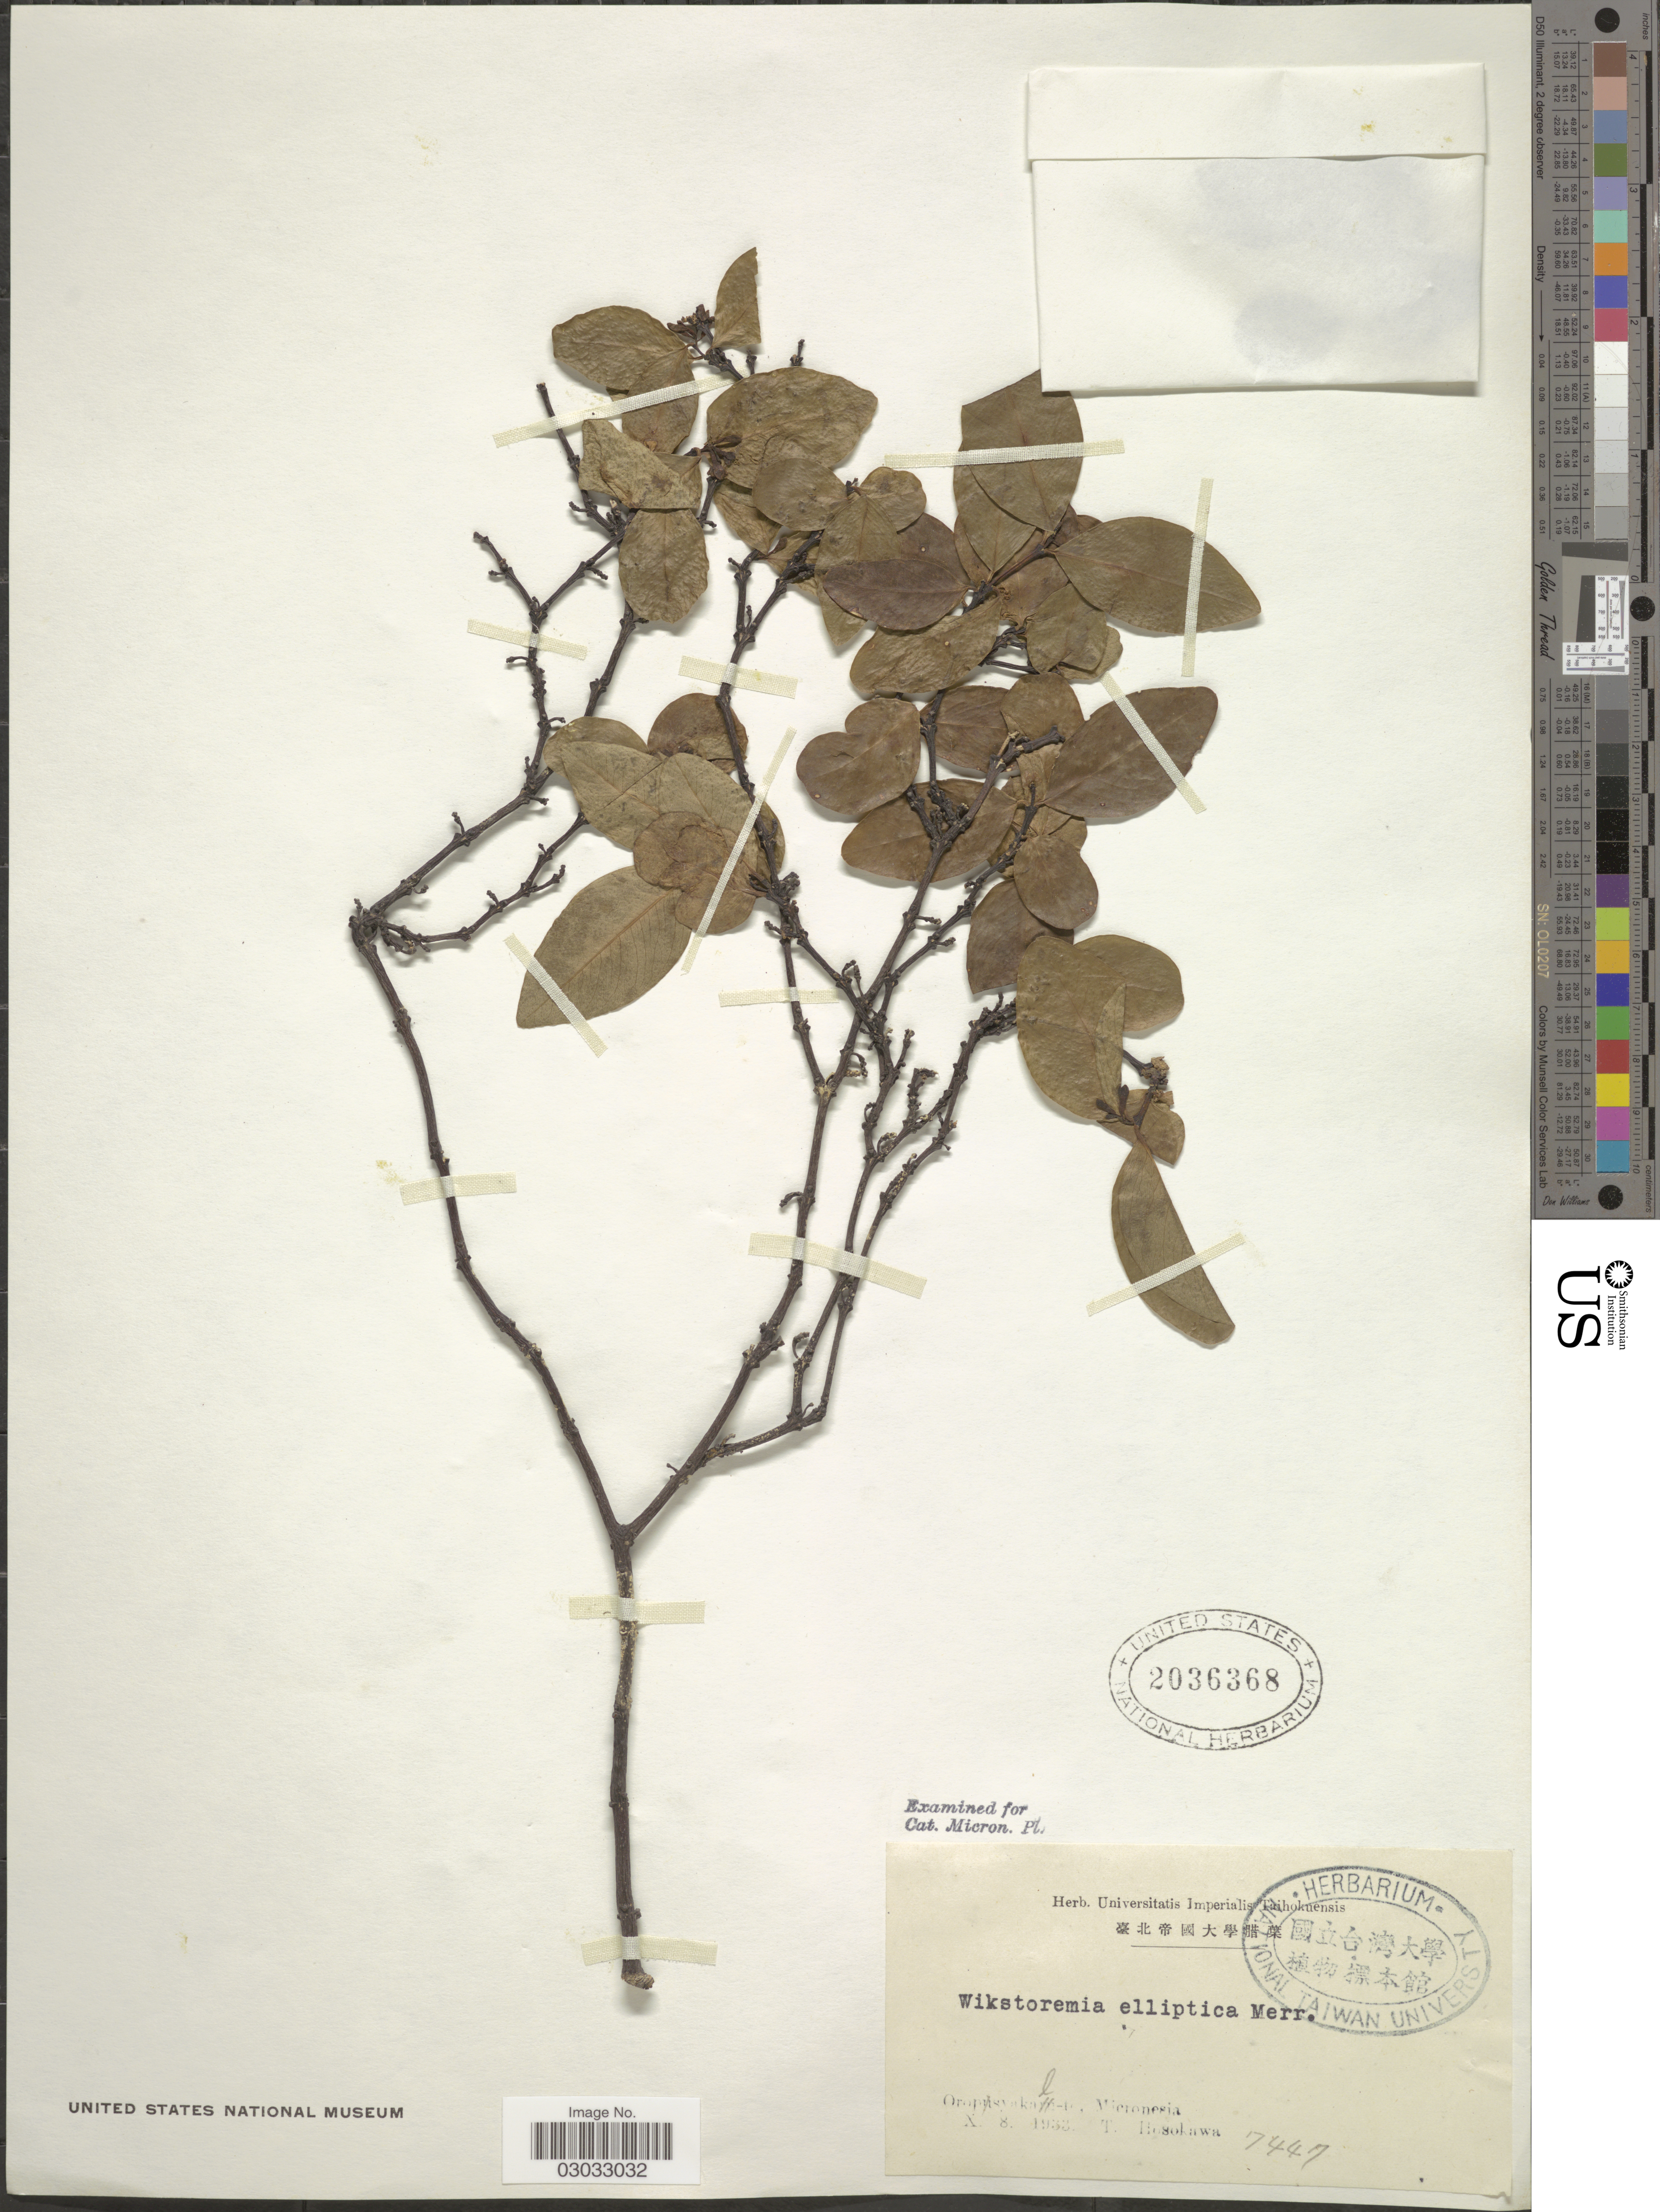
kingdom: Plantae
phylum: Tracheophyta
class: Magnoliopsida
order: Malvales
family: Thymelaeaceae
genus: Wikstroemia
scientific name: Wikstroemia elliptica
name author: Merr.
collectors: T. Hosokawa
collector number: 7447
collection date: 1933-10-08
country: Micronesia, Federated States of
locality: Oropsyakal-to, Micronesia.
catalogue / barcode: US 2036368